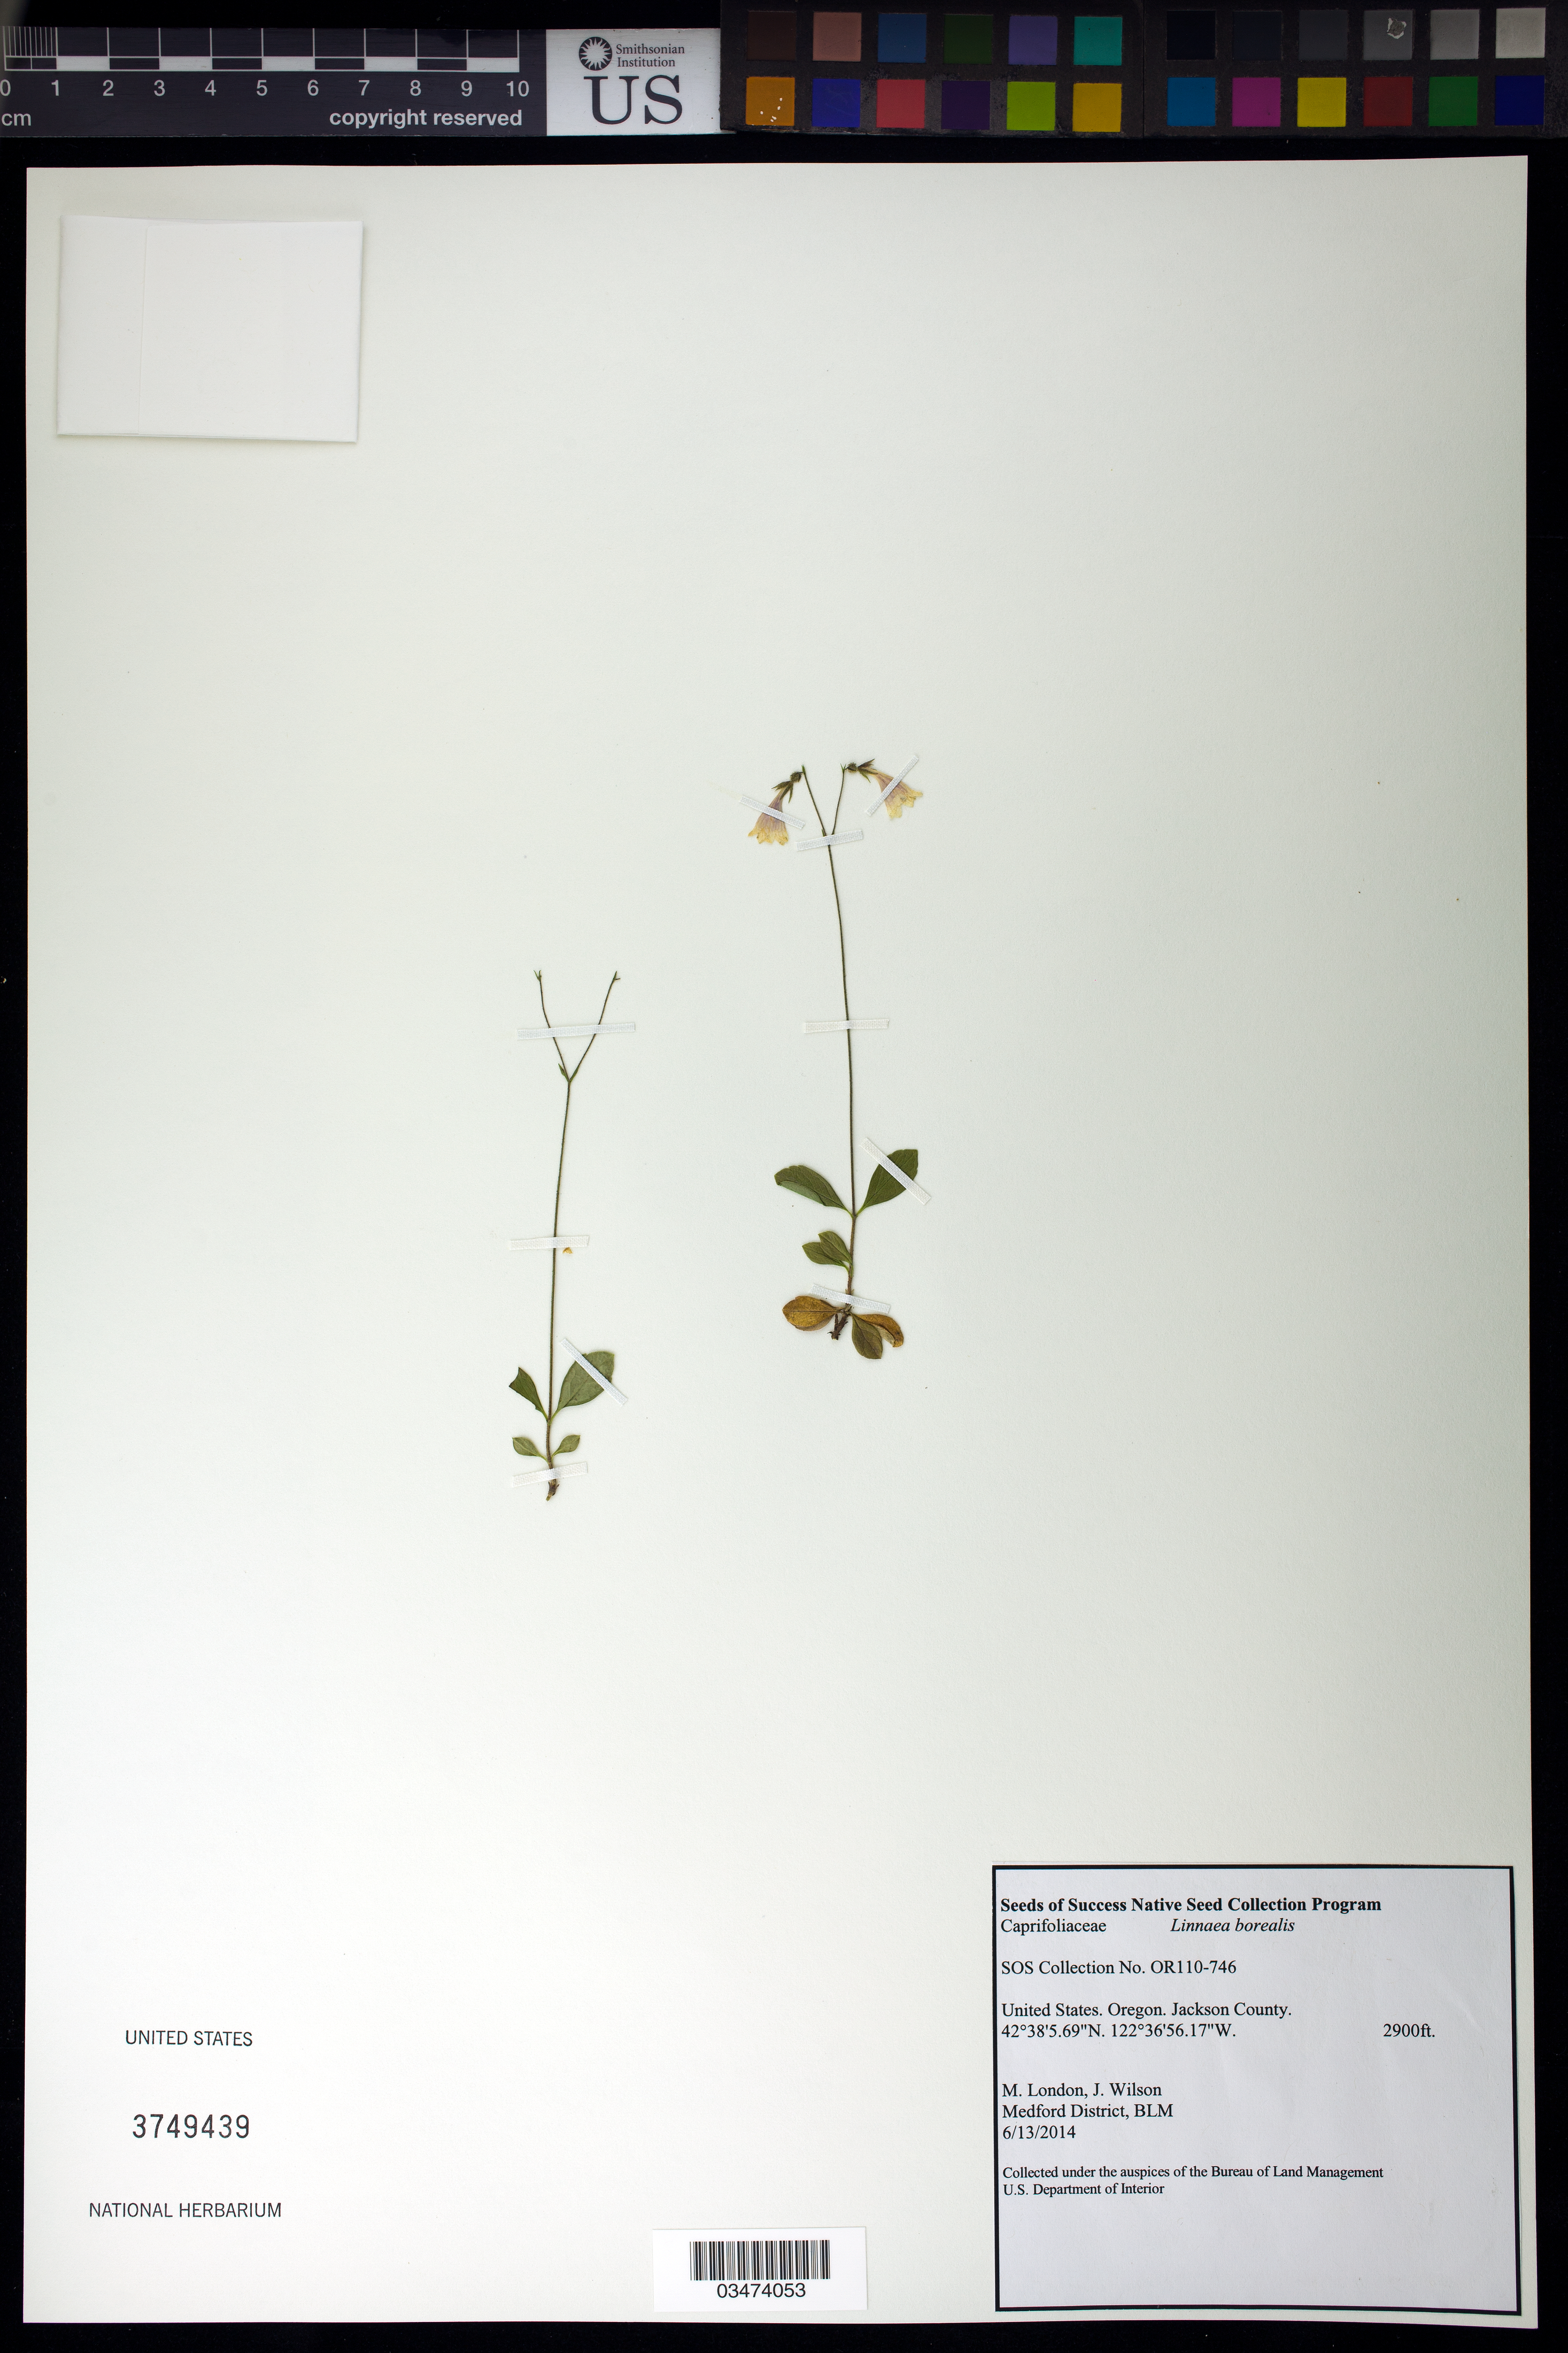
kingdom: Plantae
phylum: Tracheophyta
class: Magnoliopsida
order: Dipsacales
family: Caprifoliaceae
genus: Linnaea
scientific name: Linnaea borealis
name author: L.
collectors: M. London & J. Wilson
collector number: OR110-746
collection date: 2014-06-13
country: United States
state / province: Oregon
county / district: Jackson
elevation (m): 884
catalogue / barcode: US 3749439